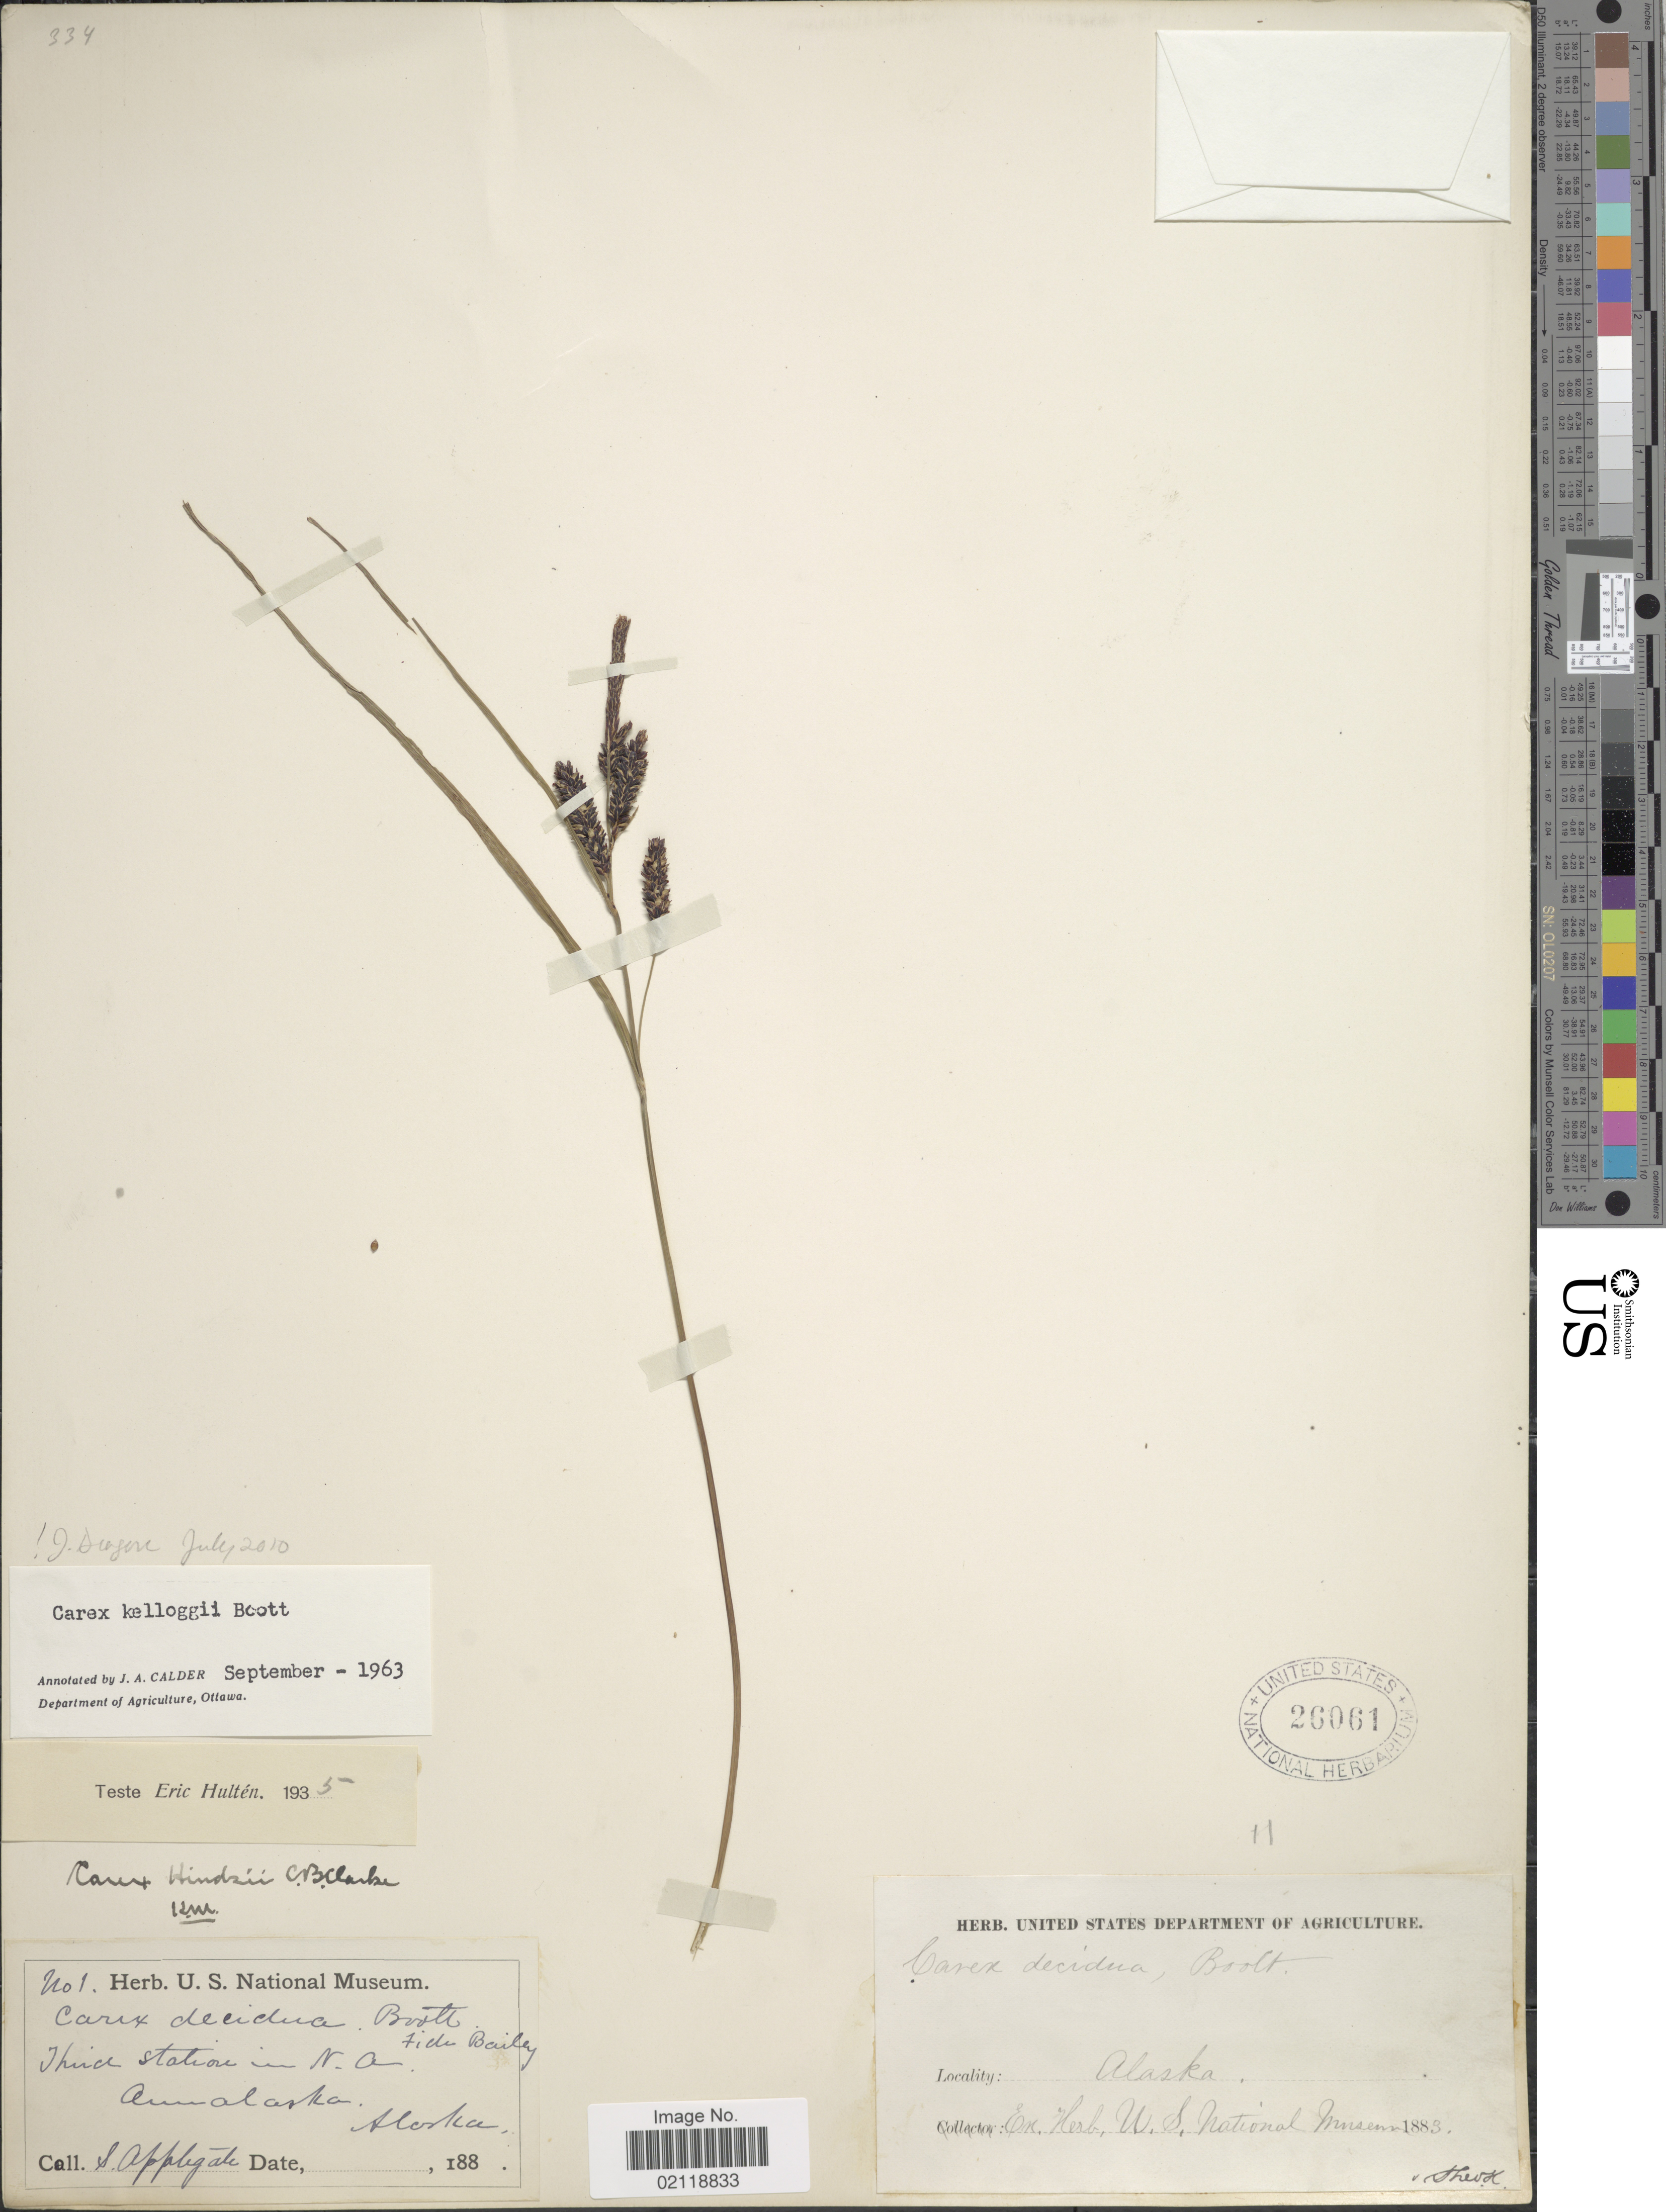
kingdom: Plantae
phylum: Tracheophyta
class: Liliopsida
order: Poales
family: Cyperaceae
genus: Carex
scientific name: Carex kelloggii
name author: W. Boott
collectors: S. S. Applegate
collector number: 1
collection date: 1883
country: United States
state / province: Alaska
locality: Third Station in N. A. Unalaska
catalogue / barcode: US 26061